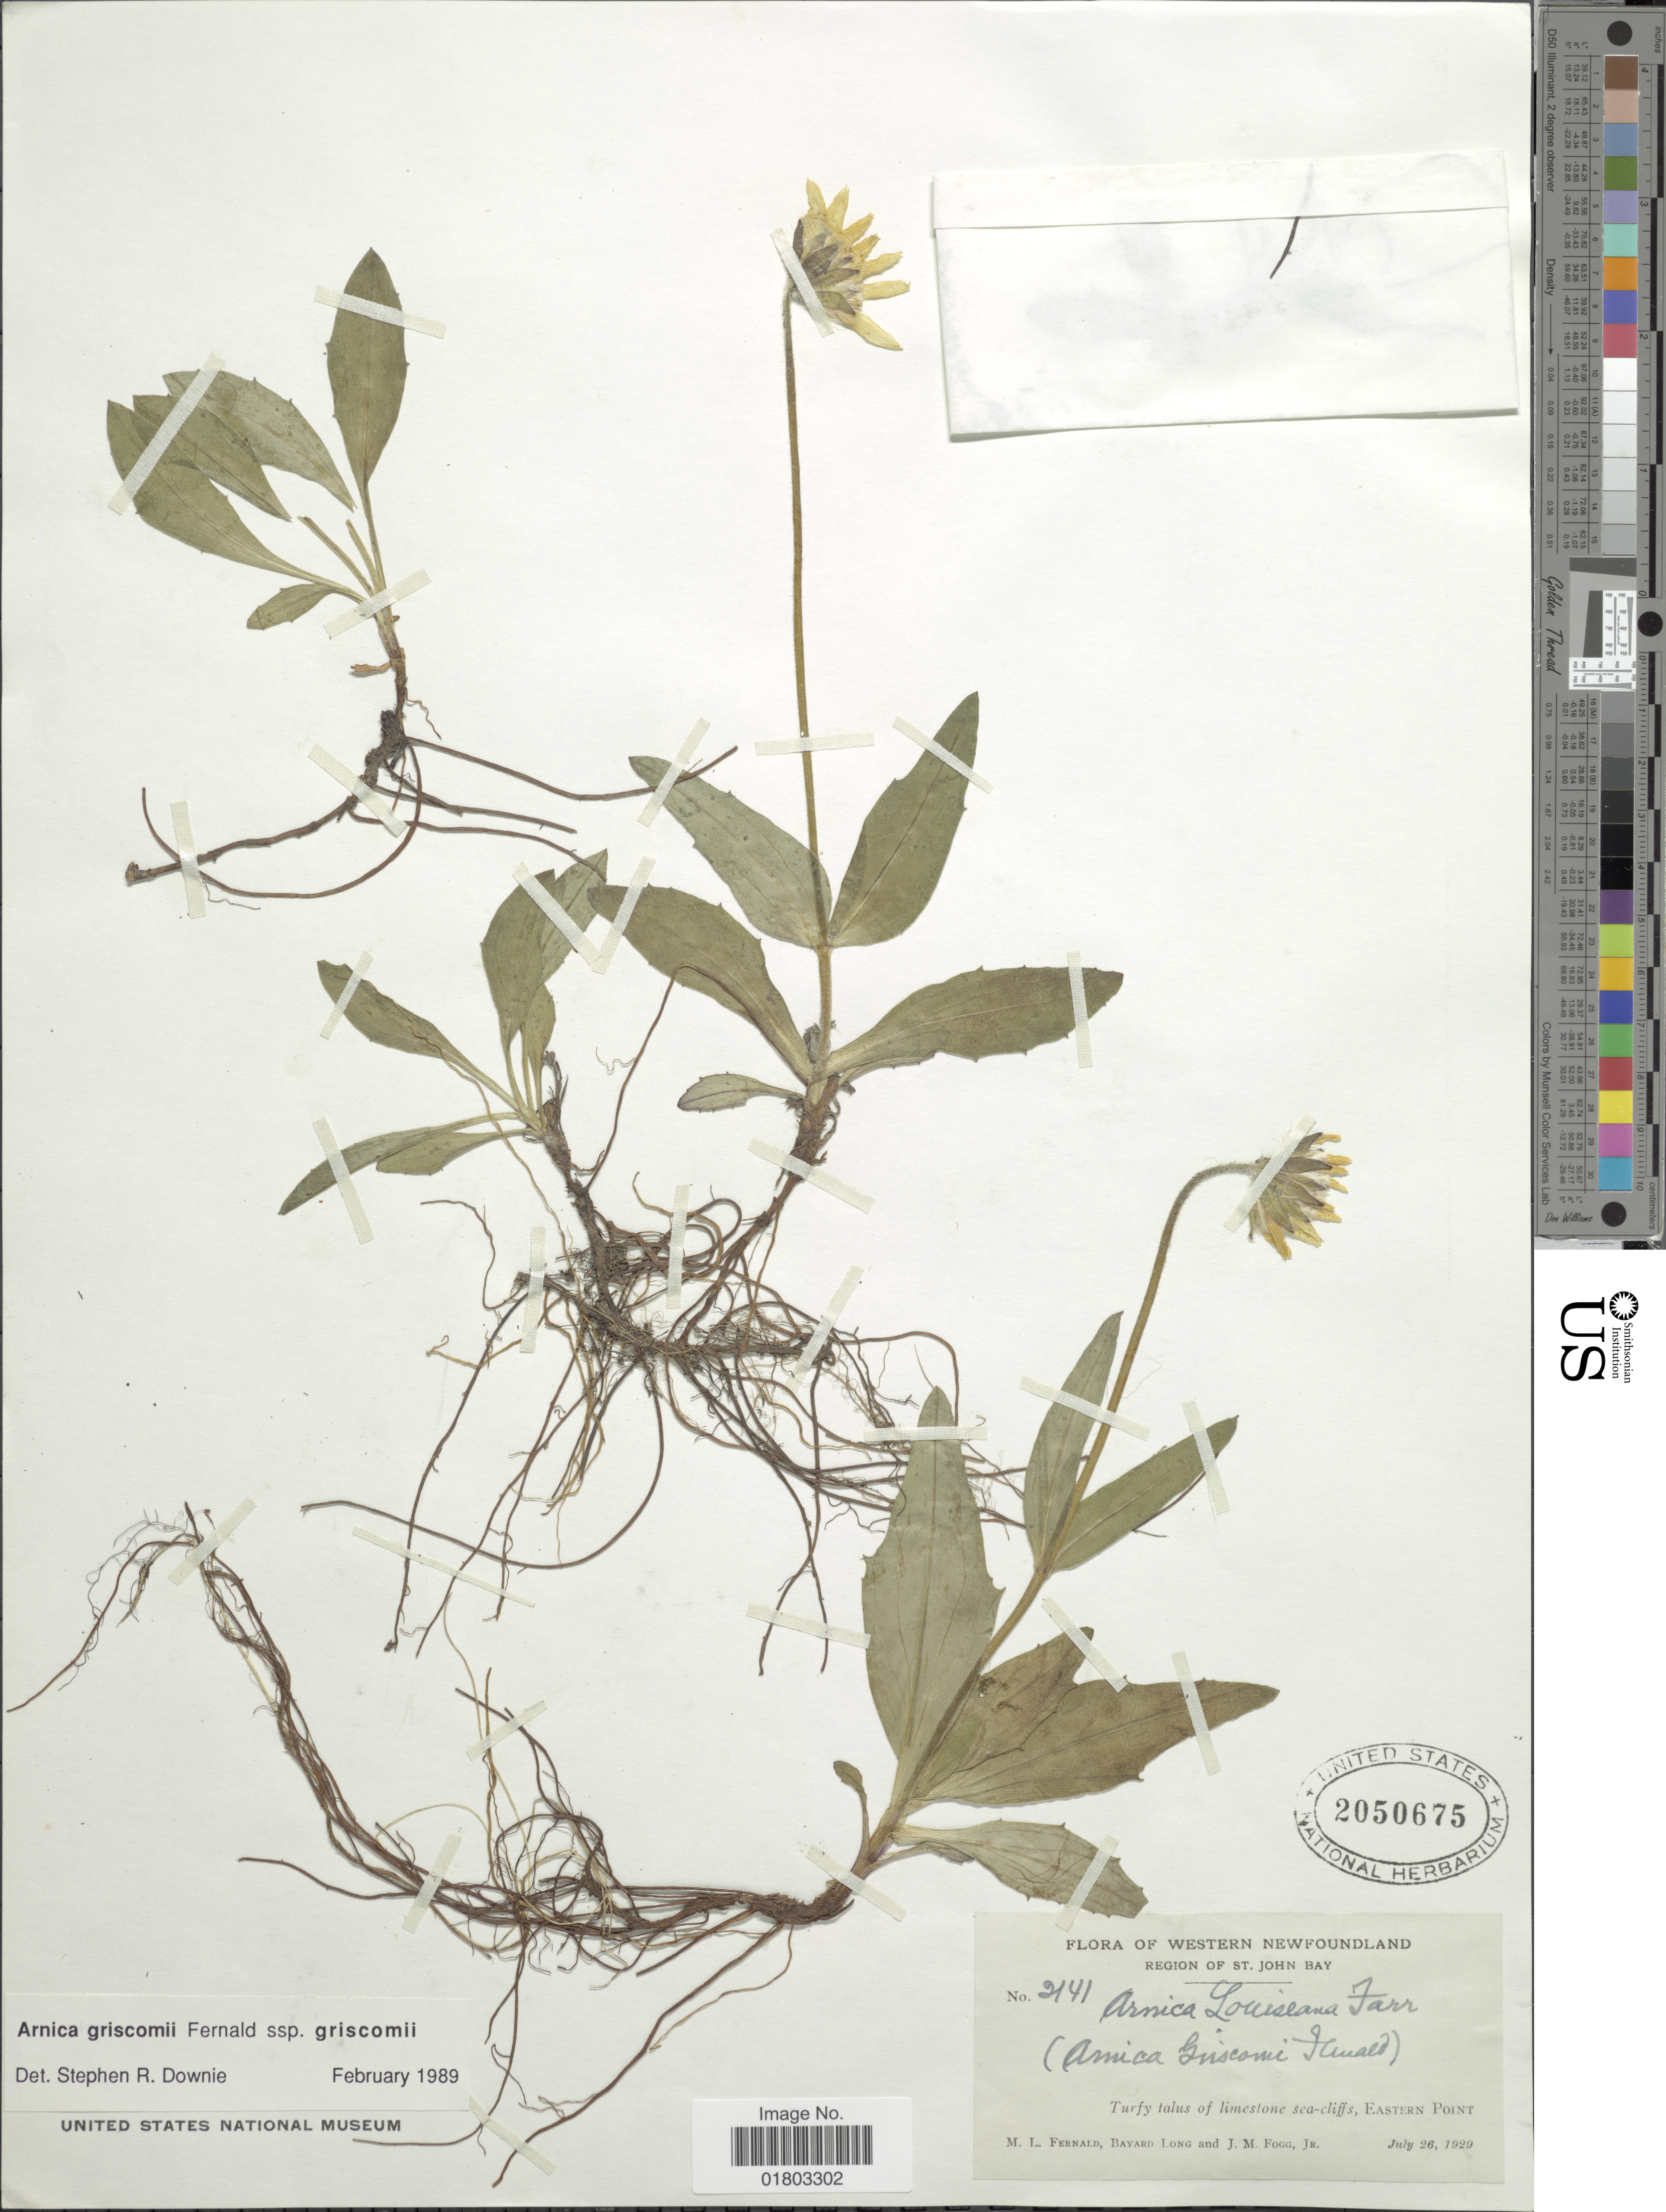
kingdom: Plantae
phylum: Tracheophyta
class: Magnoliopsida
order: Asterales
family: Asteraceae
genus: Arnica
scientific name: Arnica griscomii subsp. griscomii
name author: Fernald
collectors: M. L. Fernald, B. Long & J. Fogg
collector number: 2141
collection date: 1929-07-26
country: Canada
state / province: Newfoundland and Labrador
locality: Wwestern Newfoundland, region of St. John Bay, Turfy slopes below limestone sea-cliffs, Eastern Point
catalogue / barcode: US 2050675